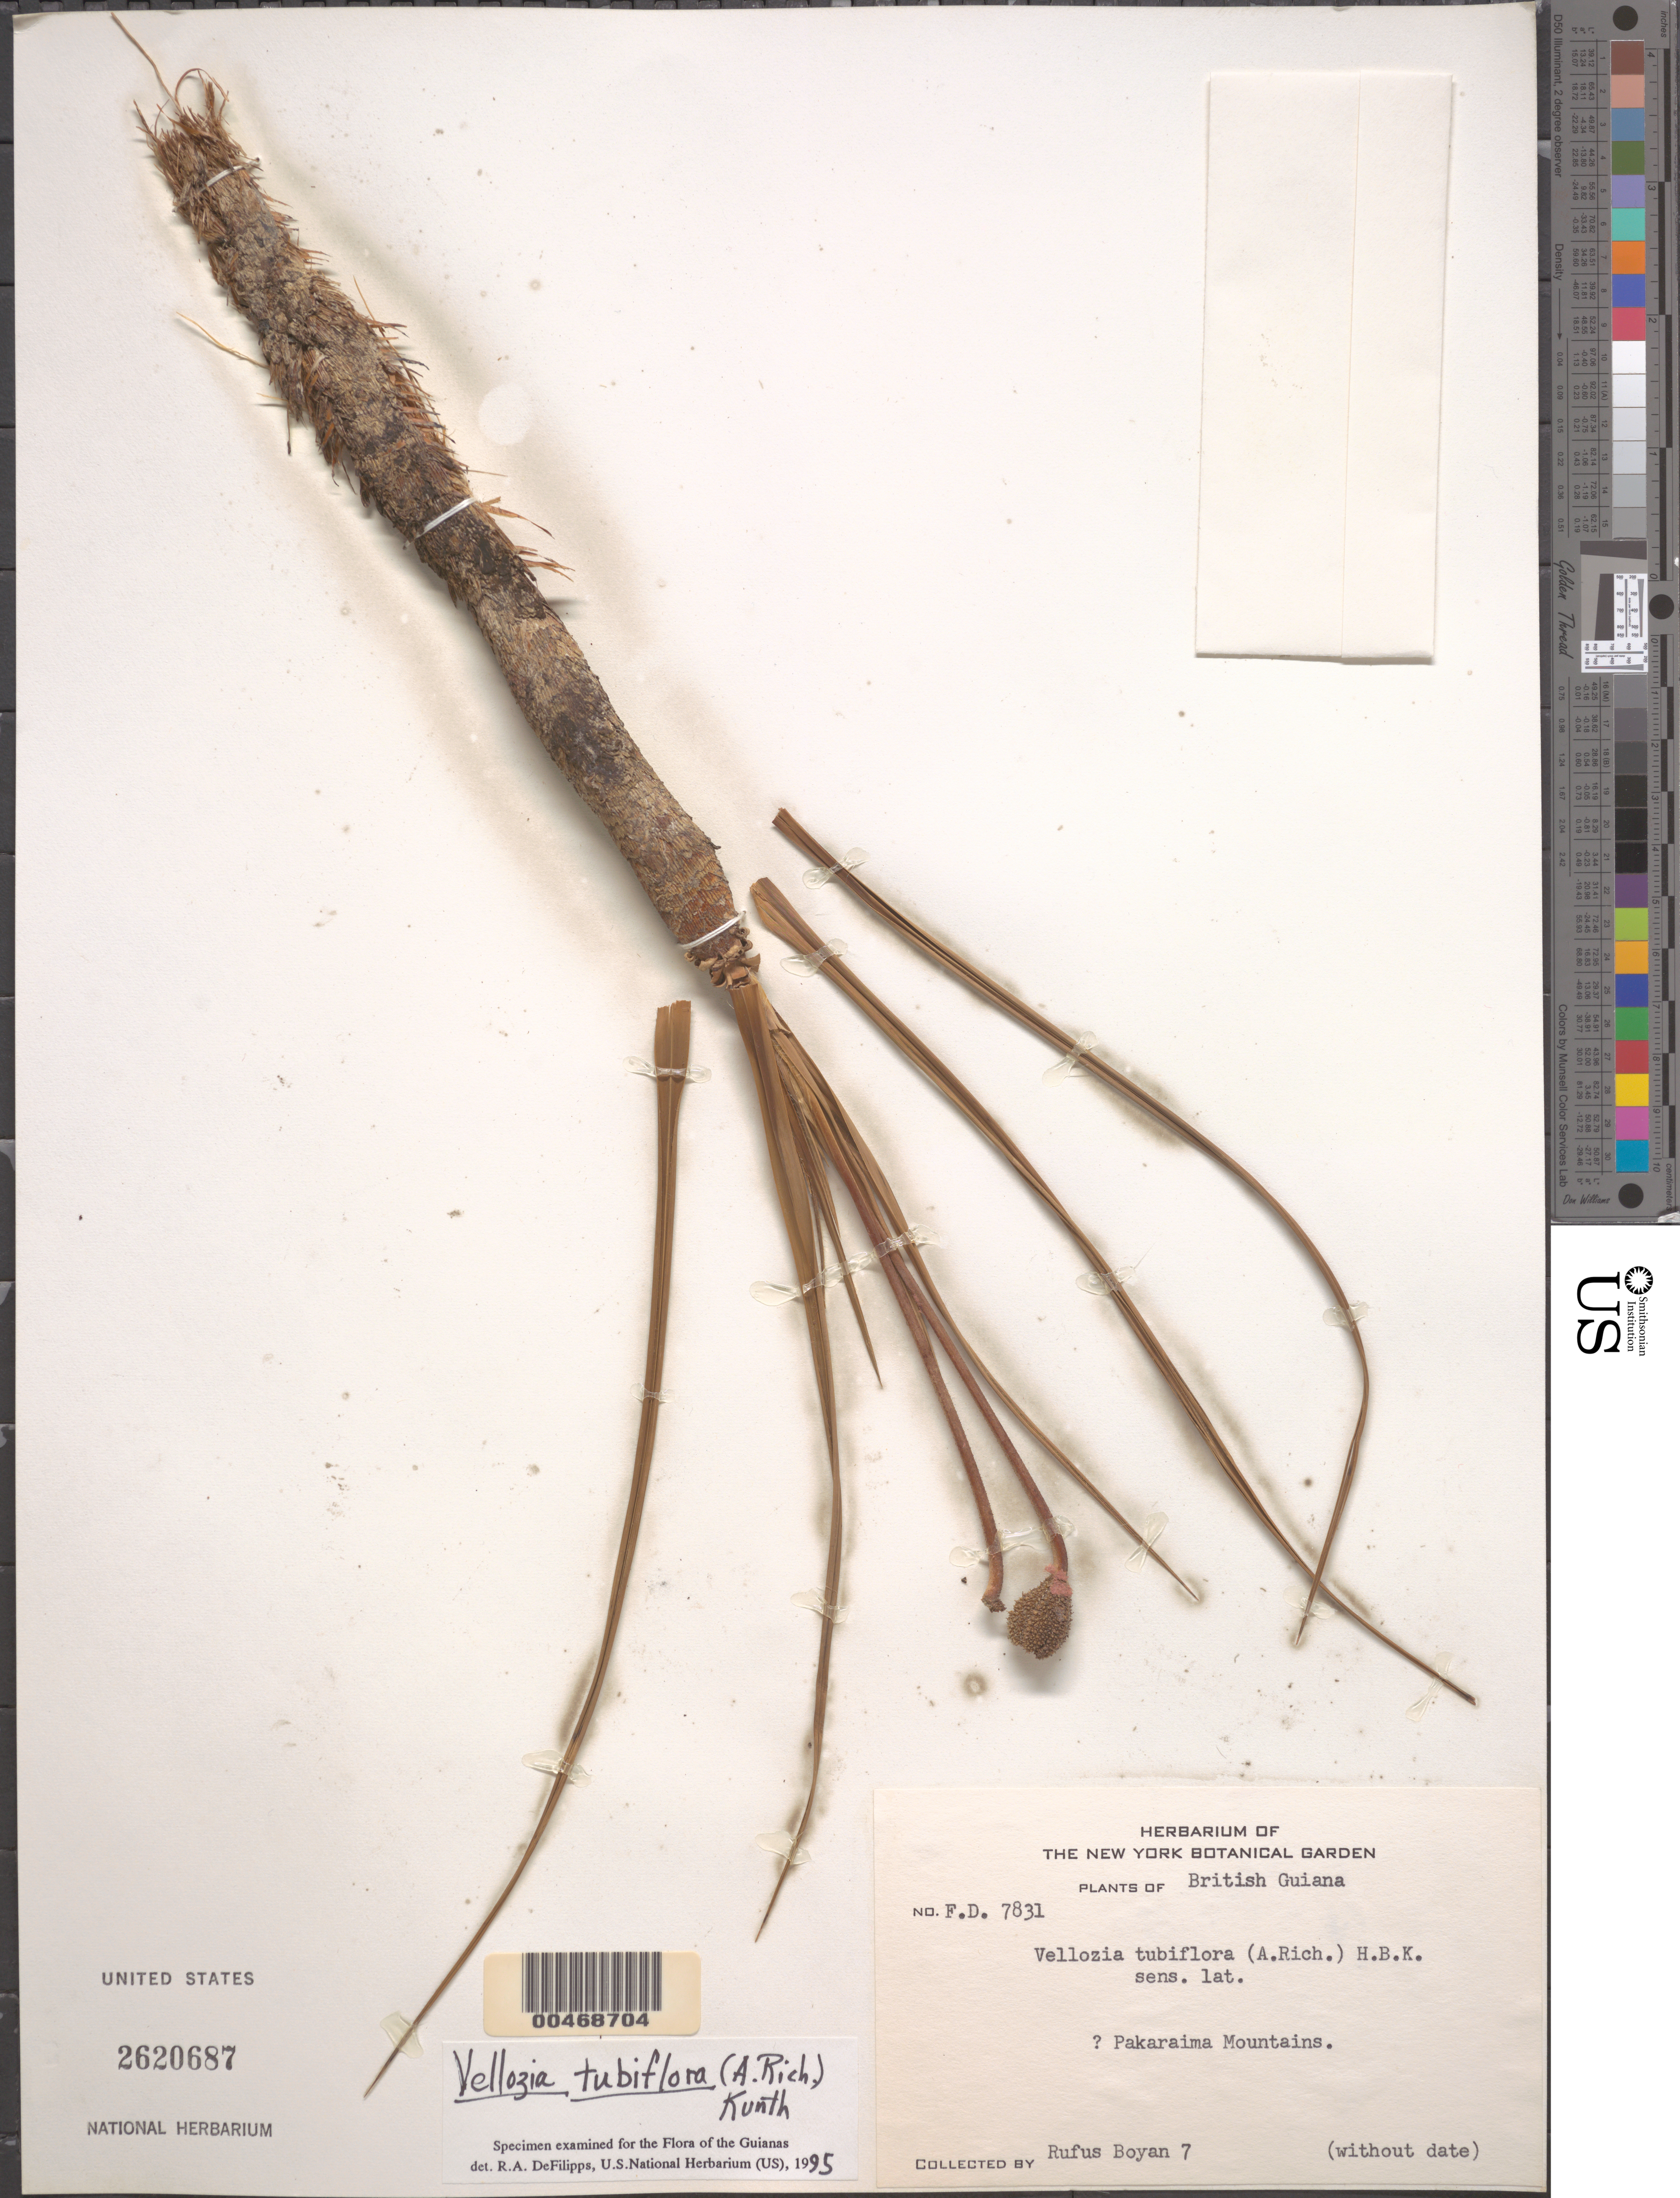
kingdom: Plantae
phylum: Tracheophyta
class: Liliopsida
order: Pandanales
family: Velloziaceae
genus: Vellozia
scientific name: Vellozia tubiflora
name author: (A. Rich.) Kunth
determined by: DeFilipps, R. A.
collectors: R. Boyan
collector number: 7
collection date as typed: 2-Jul-57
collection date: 1957-07-02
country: Guyana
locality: Pakaraima Mts., Kwayuwen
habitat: Savanna on flat rocks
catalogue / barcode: US 2620687